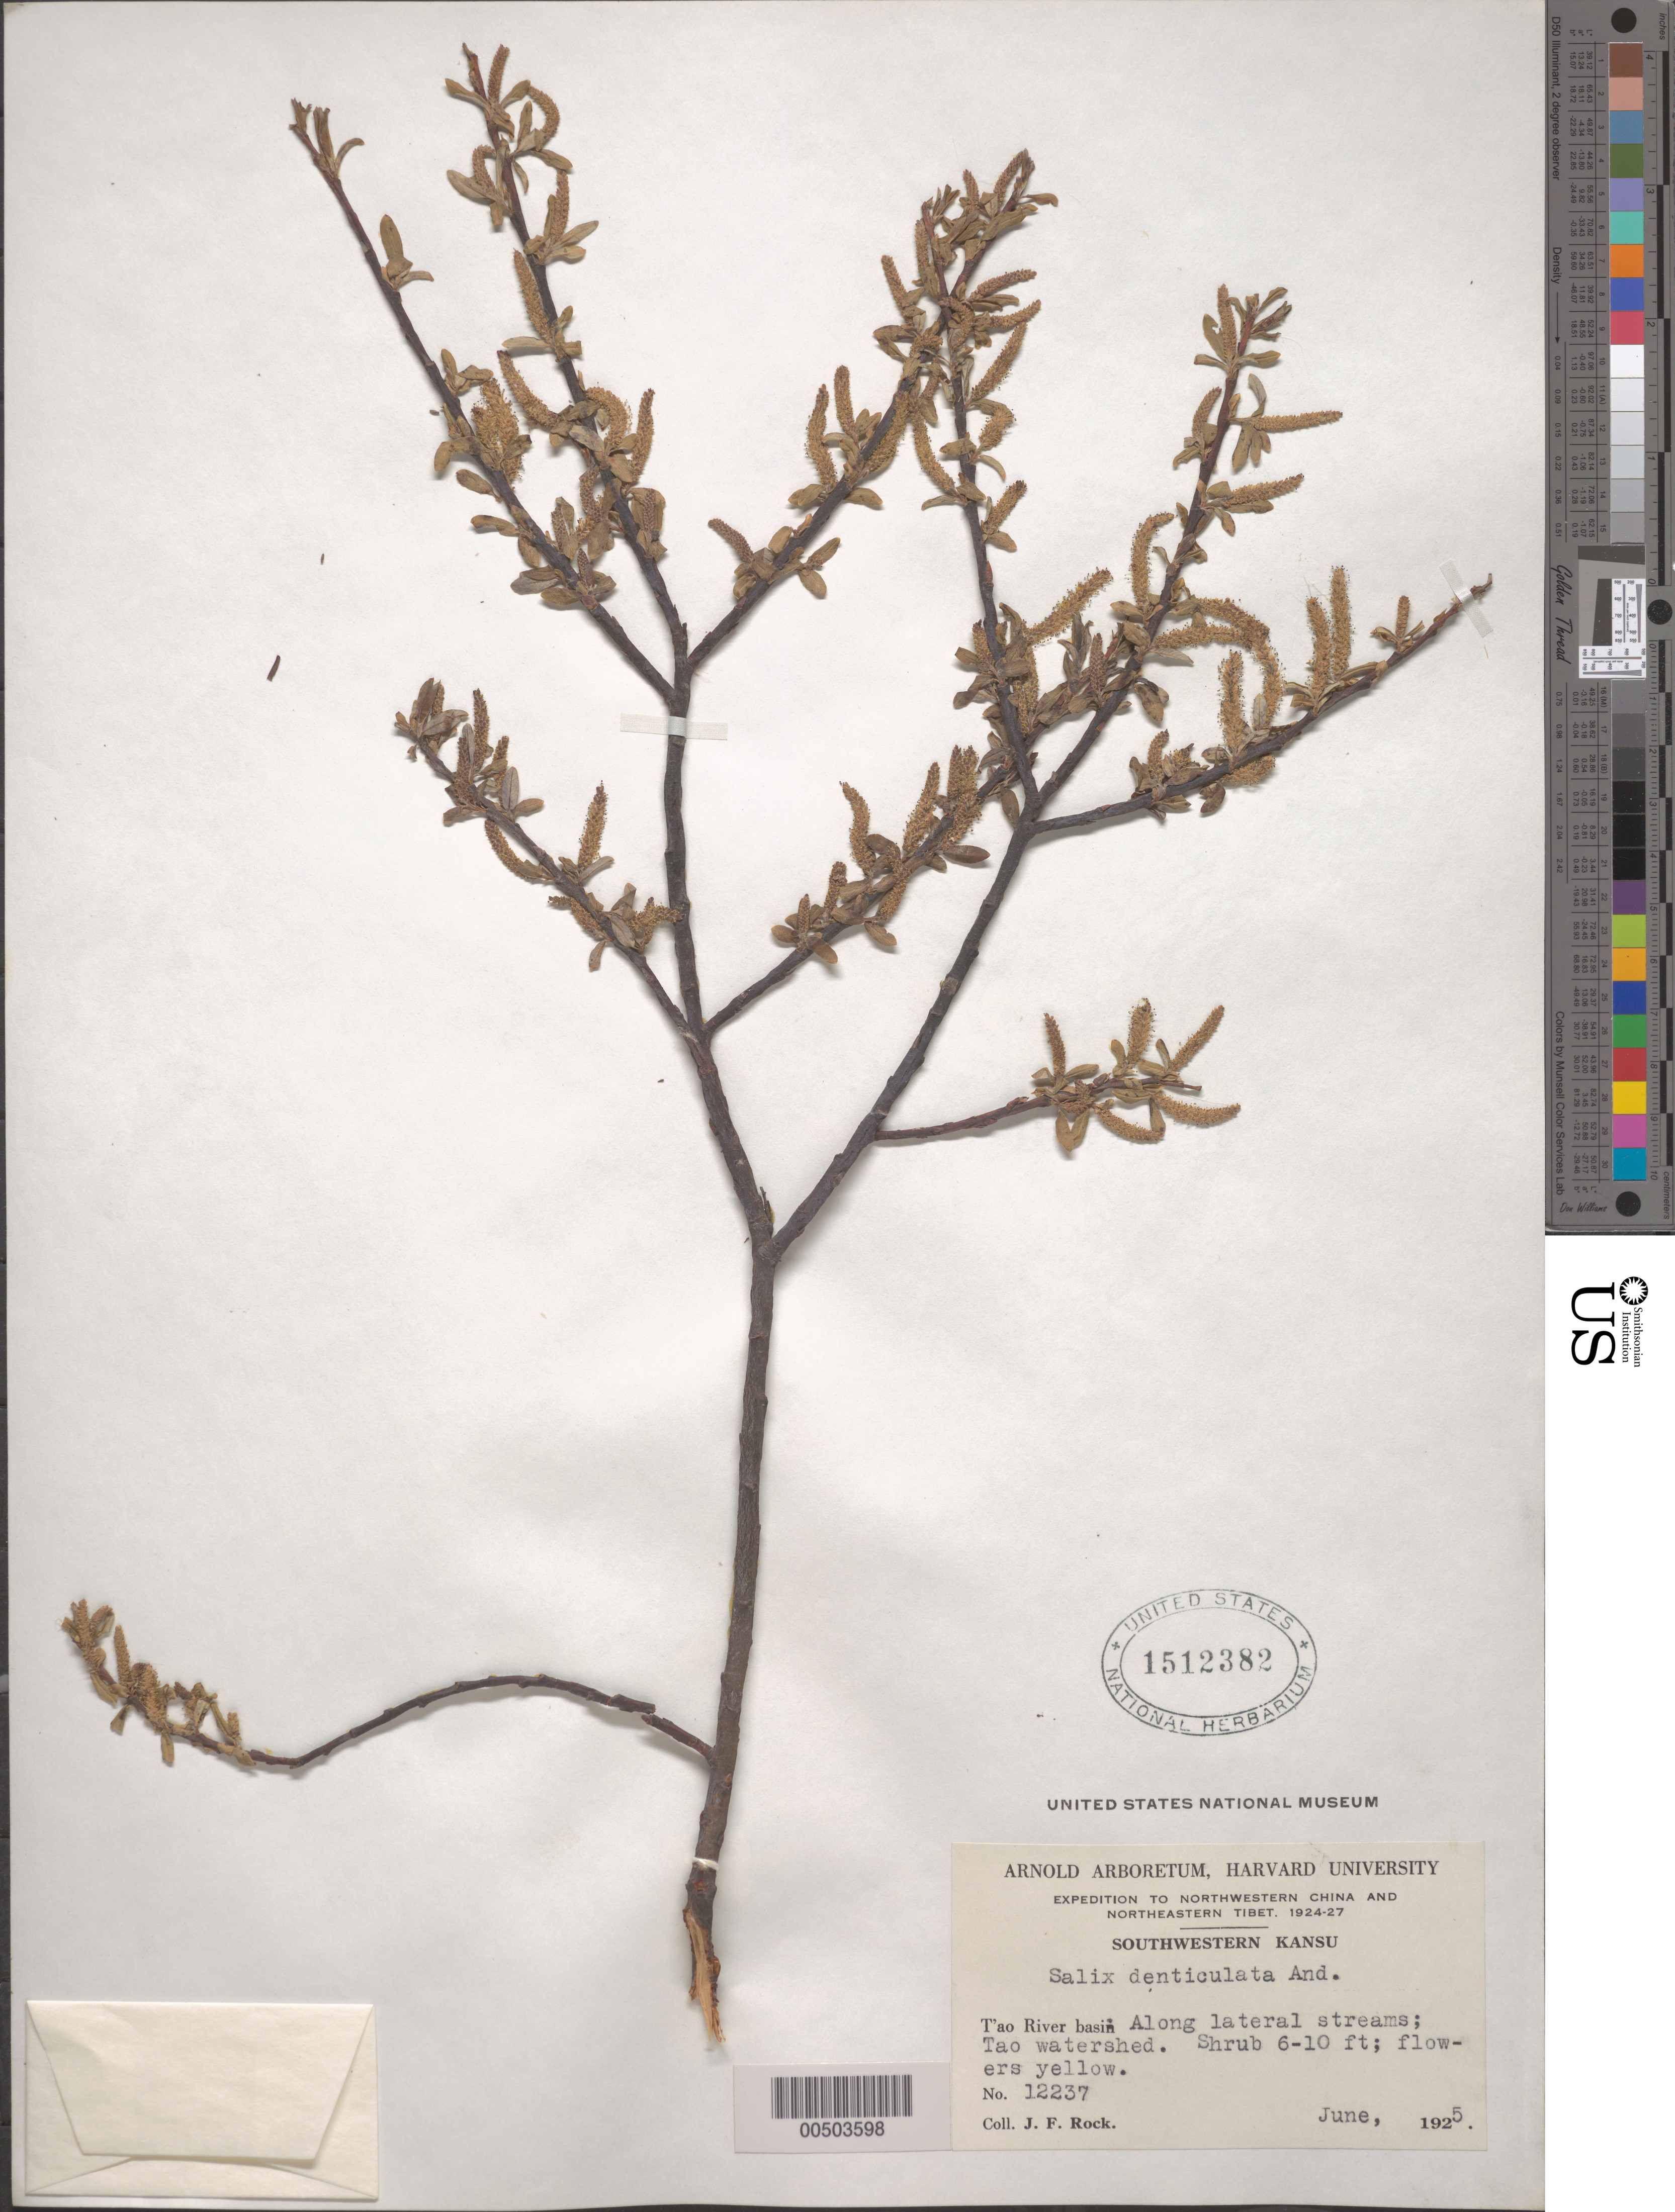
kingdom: Plantae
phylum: Tracheophyta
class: Magnoliopsida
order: Malpighiales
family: Salicaceae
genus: Salix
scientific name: Salix denticulata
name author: Andersson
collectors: J. F. Rock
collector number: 12237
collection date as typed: Jun 1925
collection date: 1925-06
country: China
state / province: Gansu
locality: Tao River basin, along lateral streams; Tao watershed.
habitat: Shrub 6-9 ft.; flowers yellow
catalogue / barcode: US 1512382